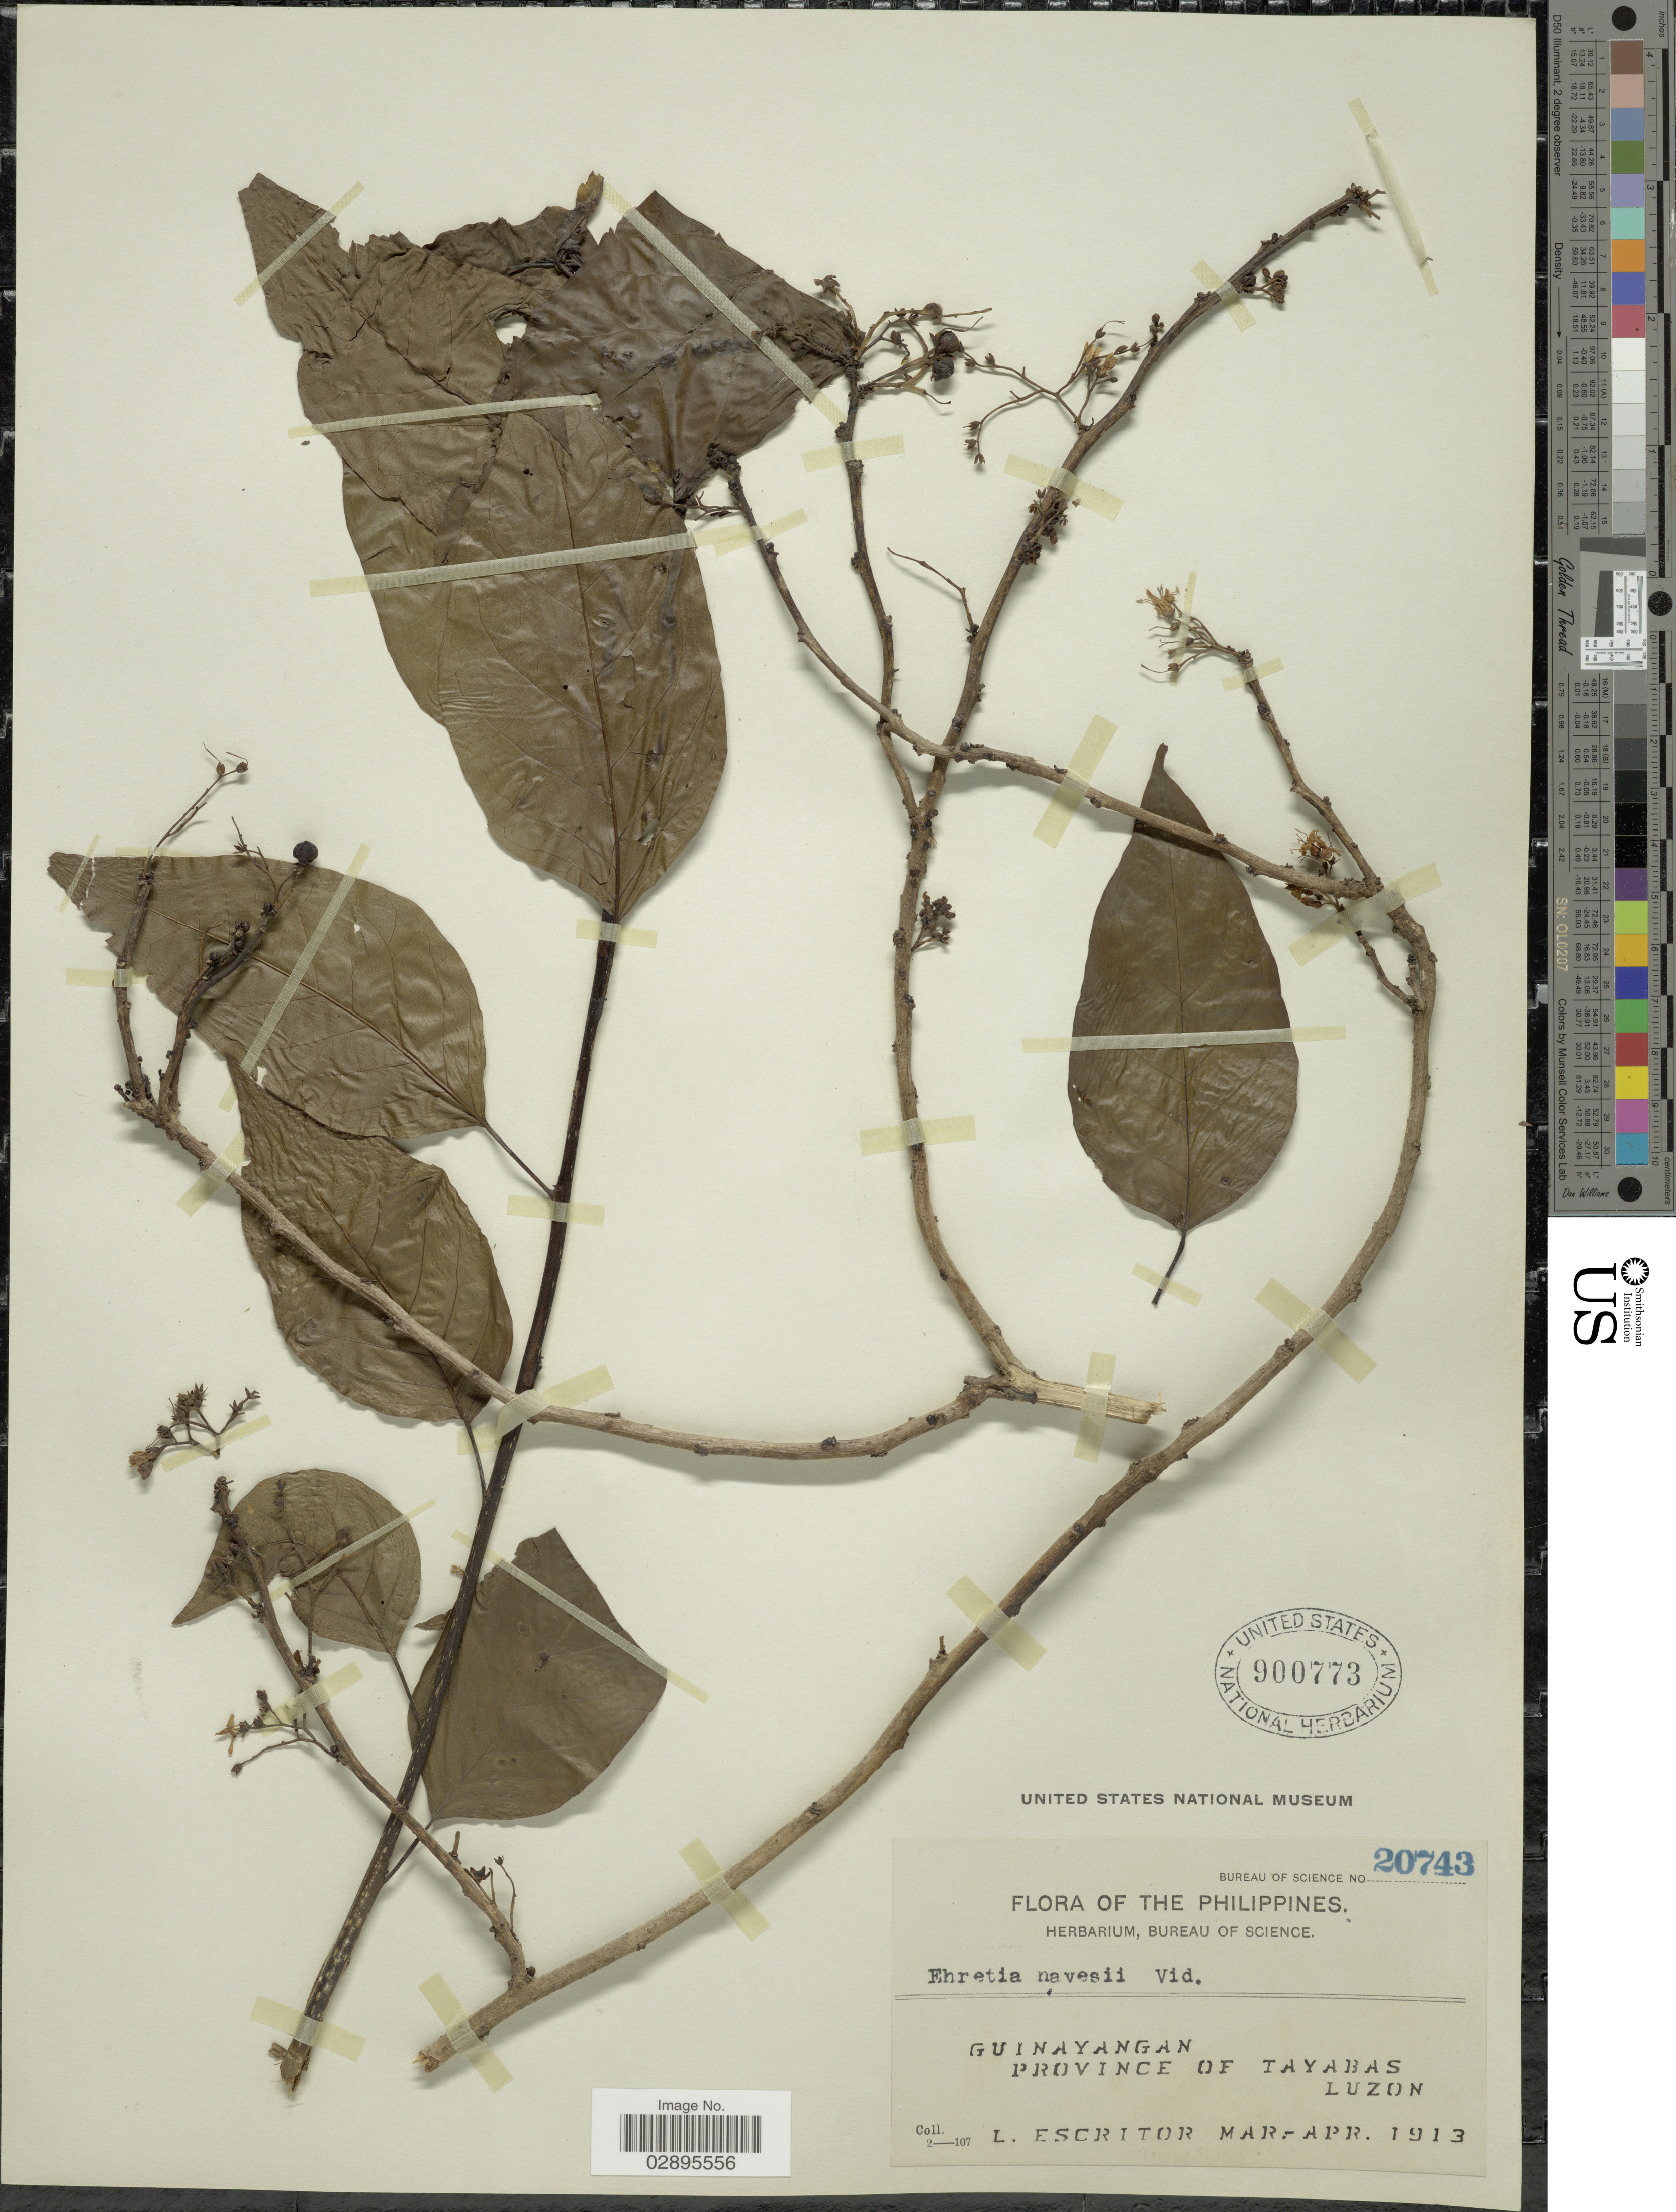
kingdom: Plantae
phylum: Tracheophyta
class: Magnoliopsida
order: Boraginales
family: Ehretiaceae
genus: Ehretia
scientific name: Ehretia navesii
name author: S. Vidal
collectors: L. Escritor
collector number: Bureau of Science 20743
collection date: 1913-03/1913-04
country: Philippines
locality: Guinayangan. Province of Tayabas, Luzon.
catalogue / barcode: US 900773